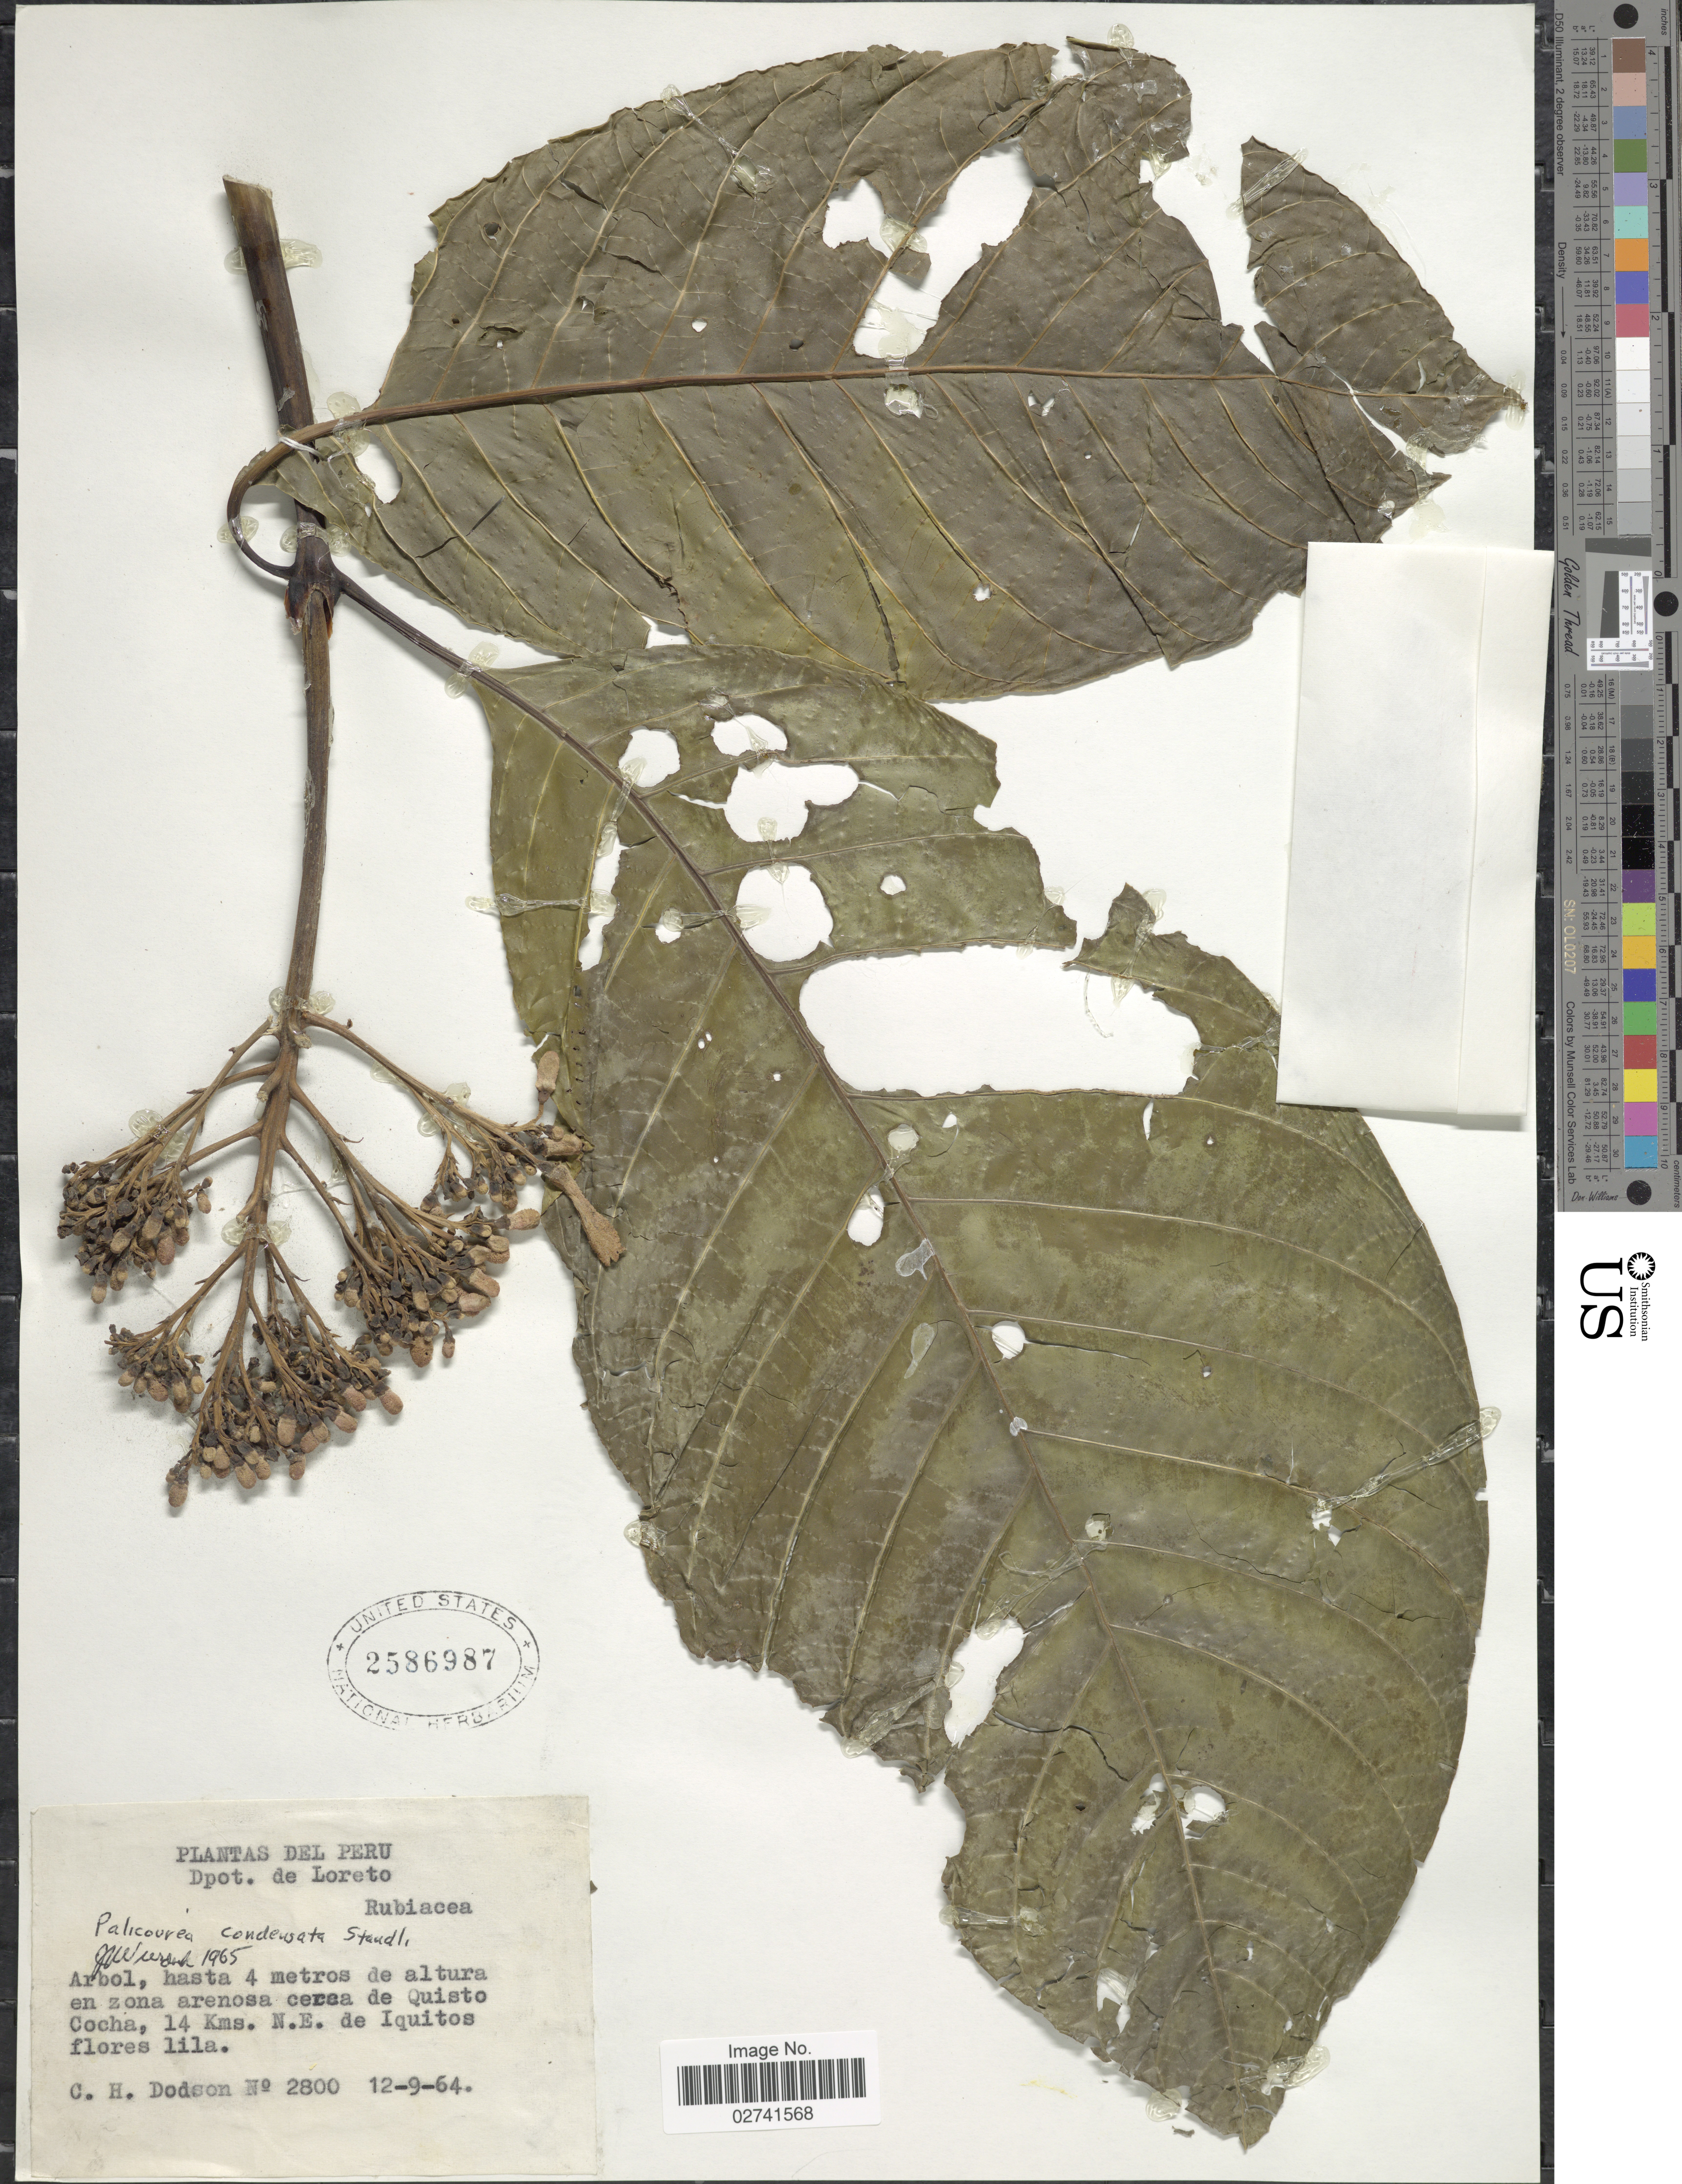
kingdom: Plantae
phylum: Tracheophyta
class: Magnoliopsida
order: Gentianales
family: Rubiaceae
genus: Palicourea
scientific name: Palicourea lasiantha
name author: Krause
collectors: C. H. Dodson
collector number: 2800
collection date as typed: Transcribed d/m/y: 12/9/64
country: Peru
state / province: Loreto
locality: Dpot de Loreto, en zona arenosa cerca de Quisto Cocha, 14 Kms N.E. de Iquitos flores lila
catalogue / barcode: US 2586987